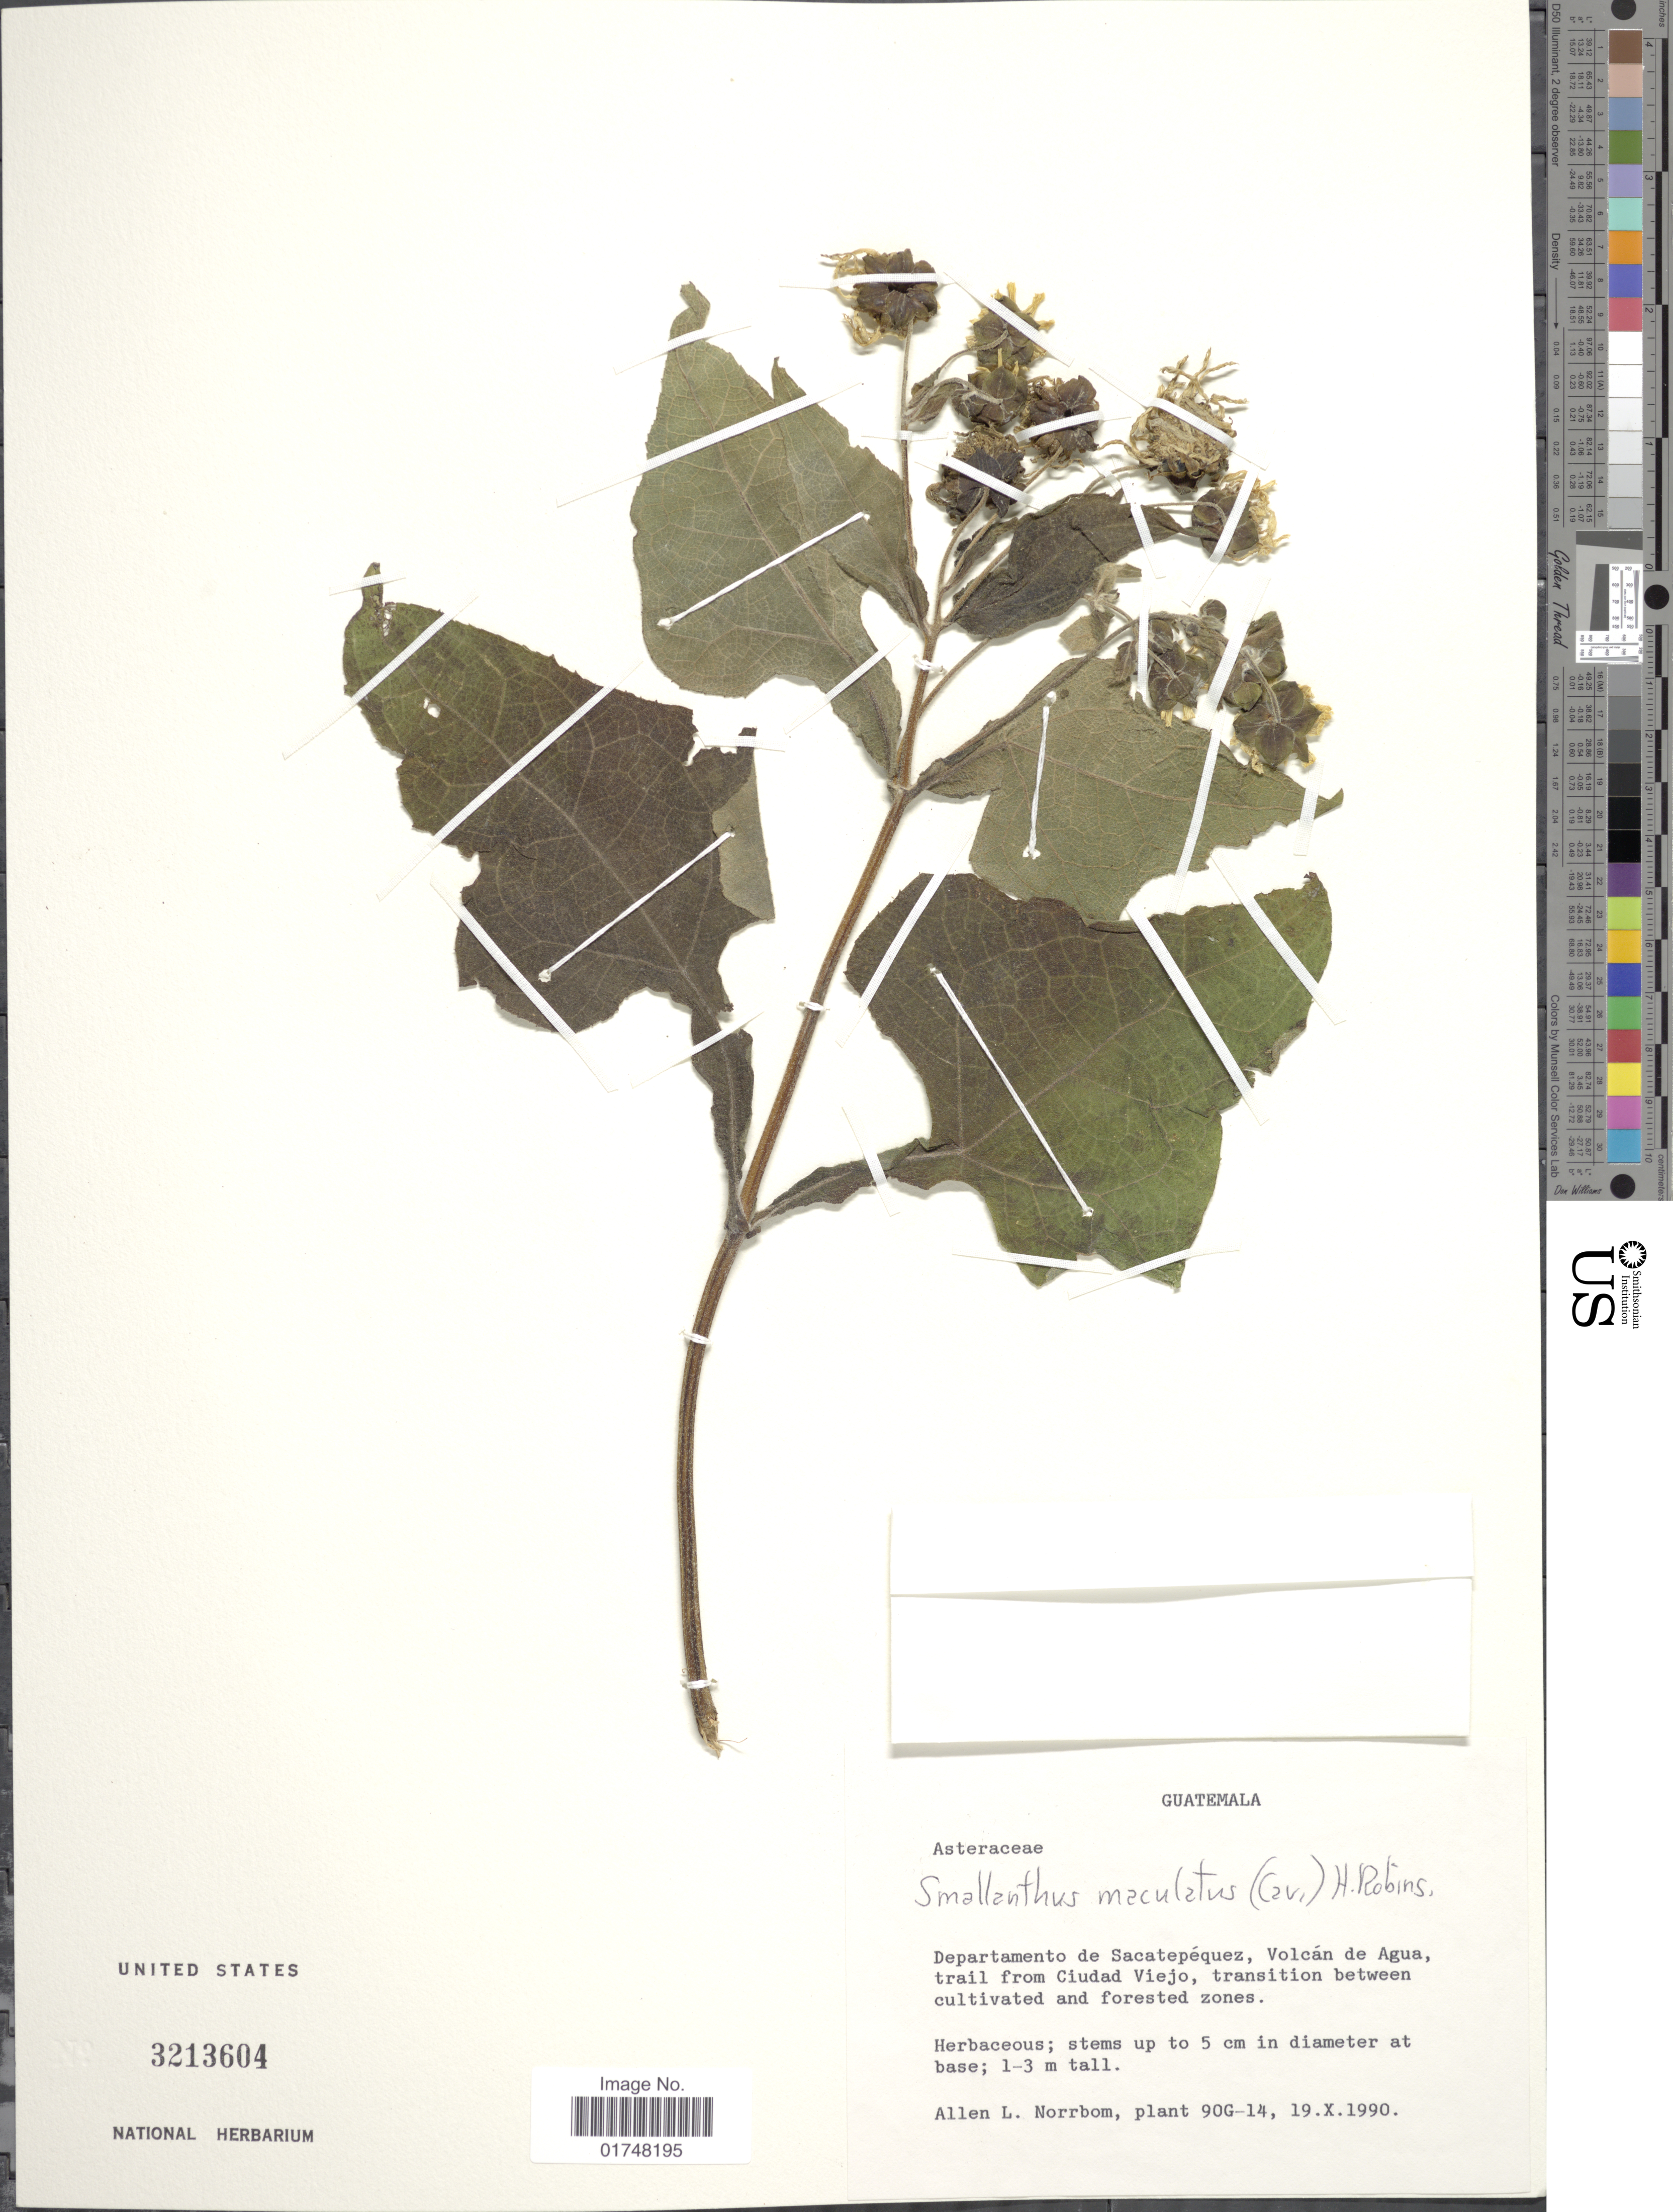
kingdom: Plantae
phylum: Tracheophyta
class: Magnoliopsida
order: Asterales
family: Asteraceae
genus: Smallanthus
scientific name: Smallanthus maculatus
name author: (Cav.) H. Rob.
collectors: A. L. Norrbom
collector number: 90G-14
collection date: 1990-10-19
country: Guatemala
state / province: Sacatepéquez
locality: Volcan de Agua, trail from Cuidad Viejo, transition between cultivated and forested zones.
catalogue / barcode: US 3213604